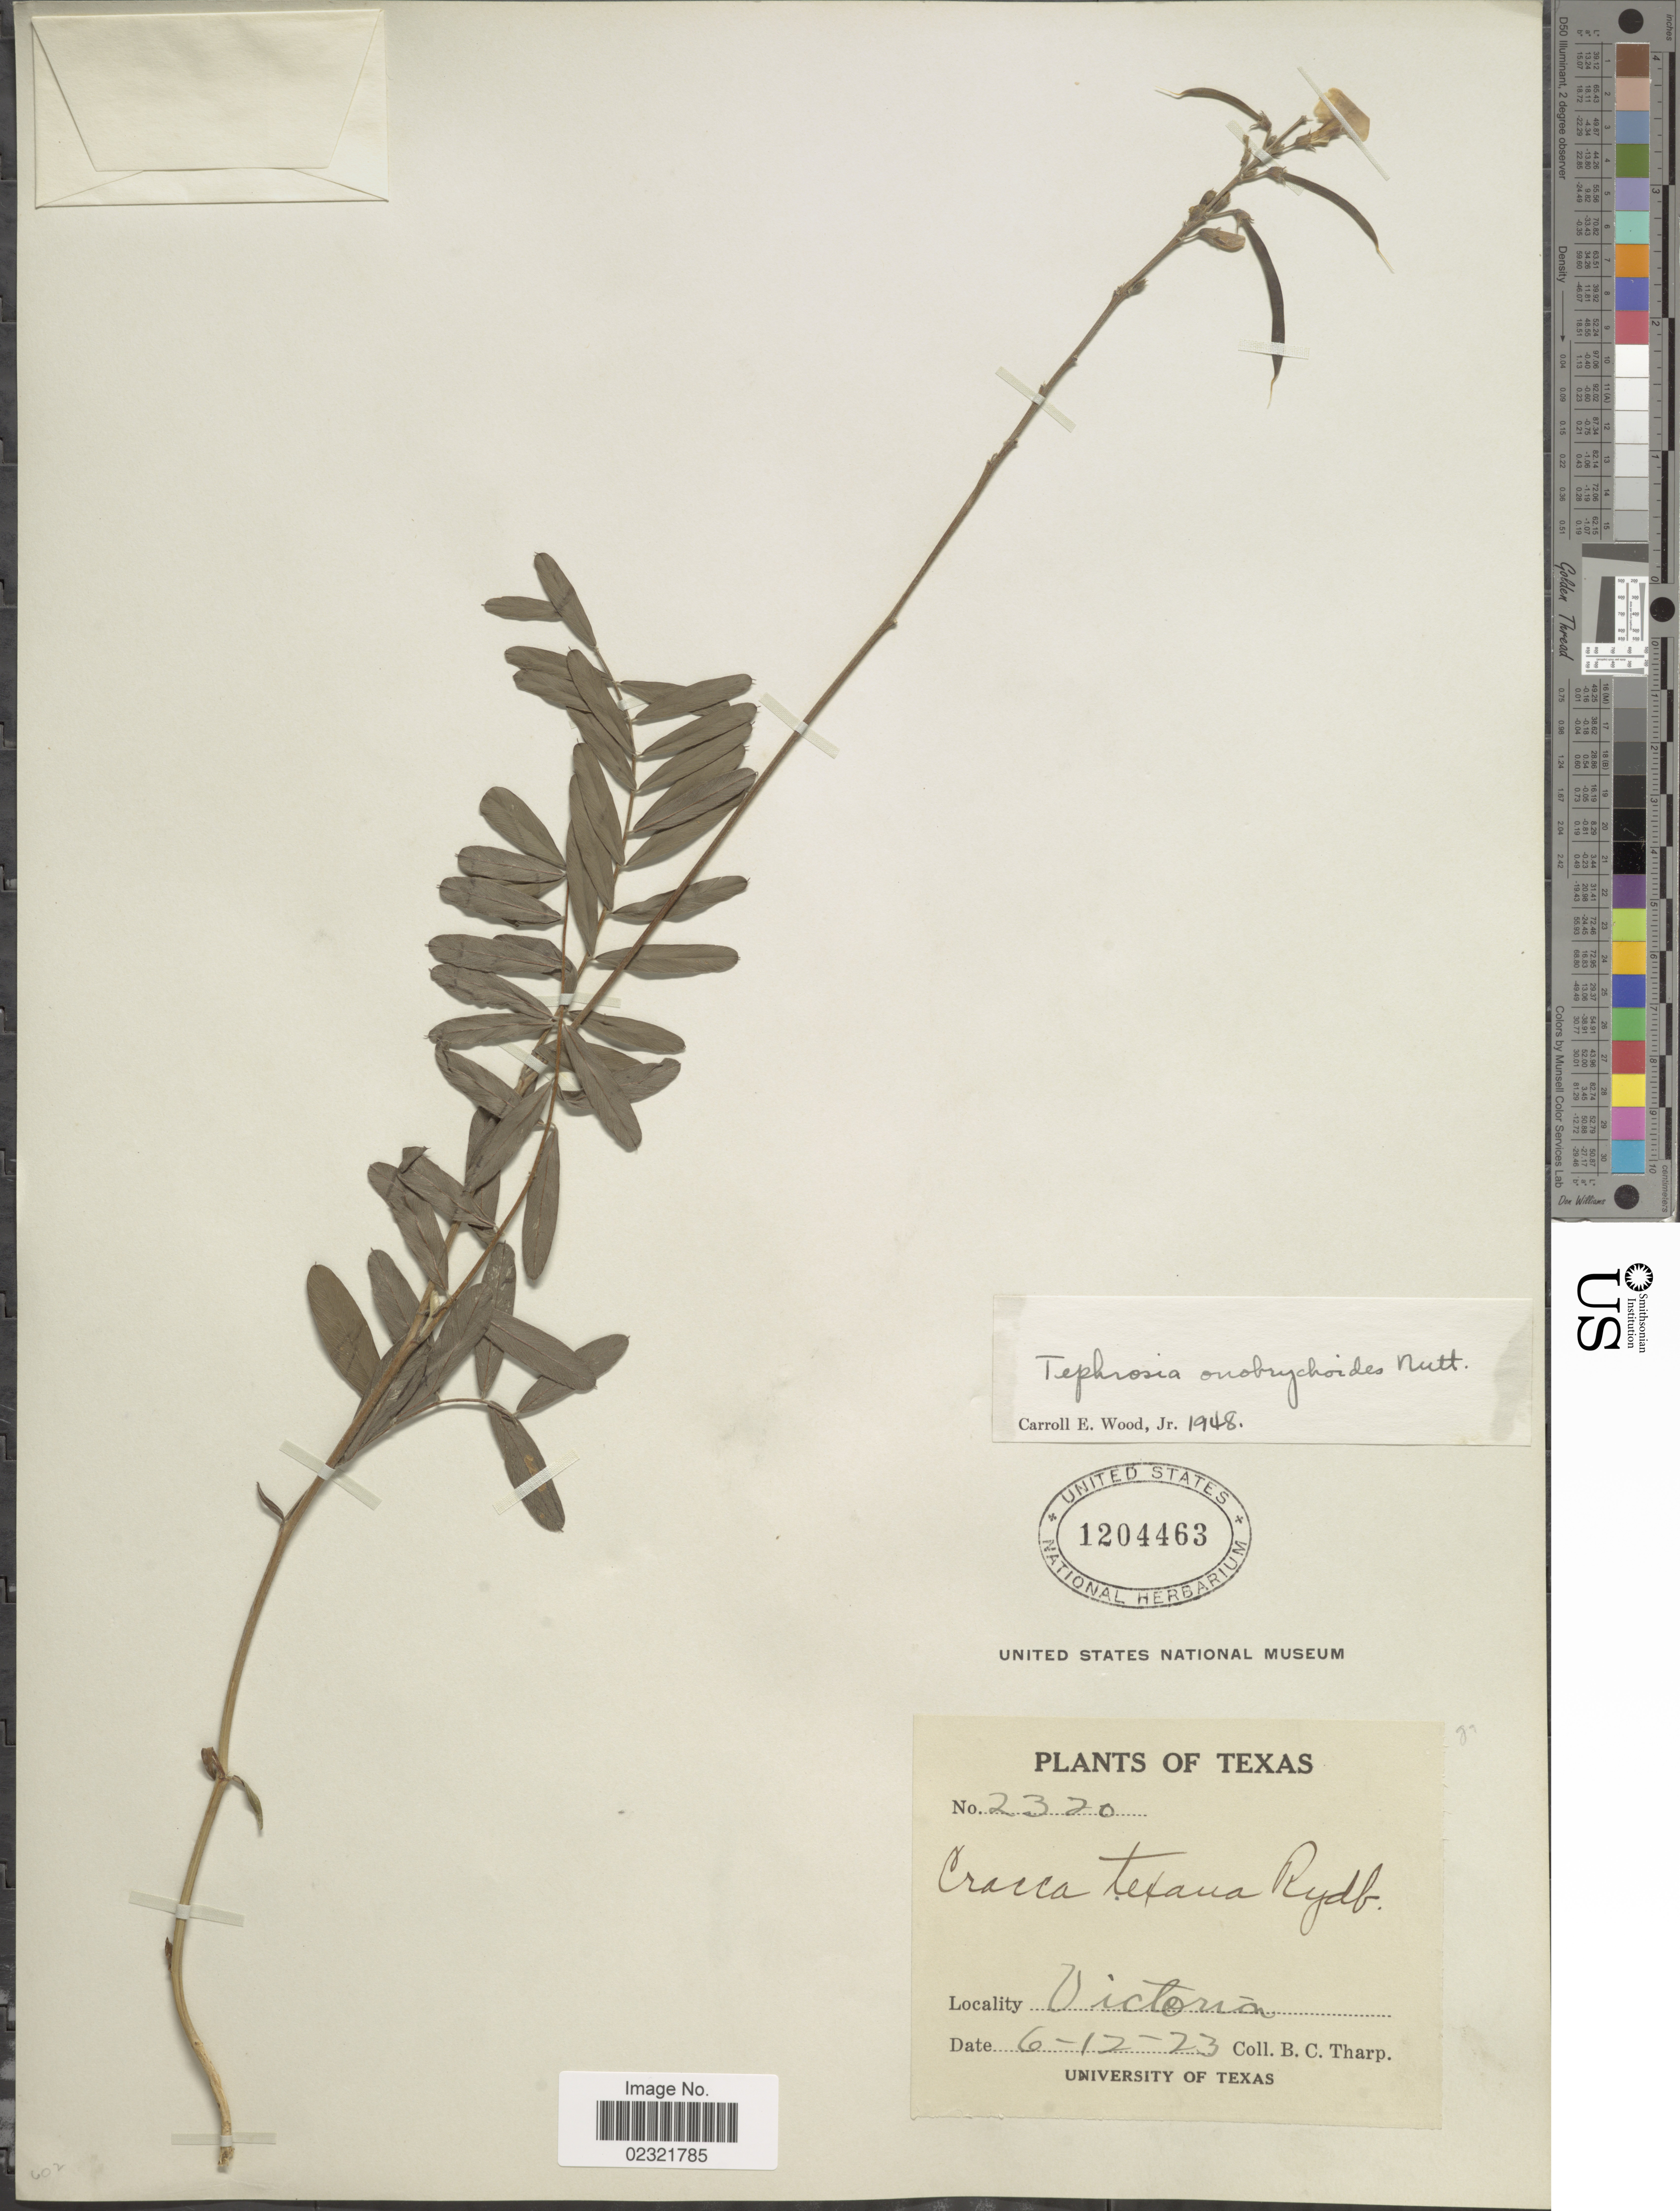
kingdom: Plantae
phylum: Tracheophyta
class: Magnoliopsida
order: Fabales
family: Fabaceae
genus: Tephrosia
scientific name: Tephrosia onobrychoides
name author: Nutt.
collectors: B. C. Tharp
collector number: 2320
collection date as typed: Transcribed d/m/y: 12/6/23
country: United States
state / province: Texas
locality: Victoria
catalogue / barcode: US 1204463